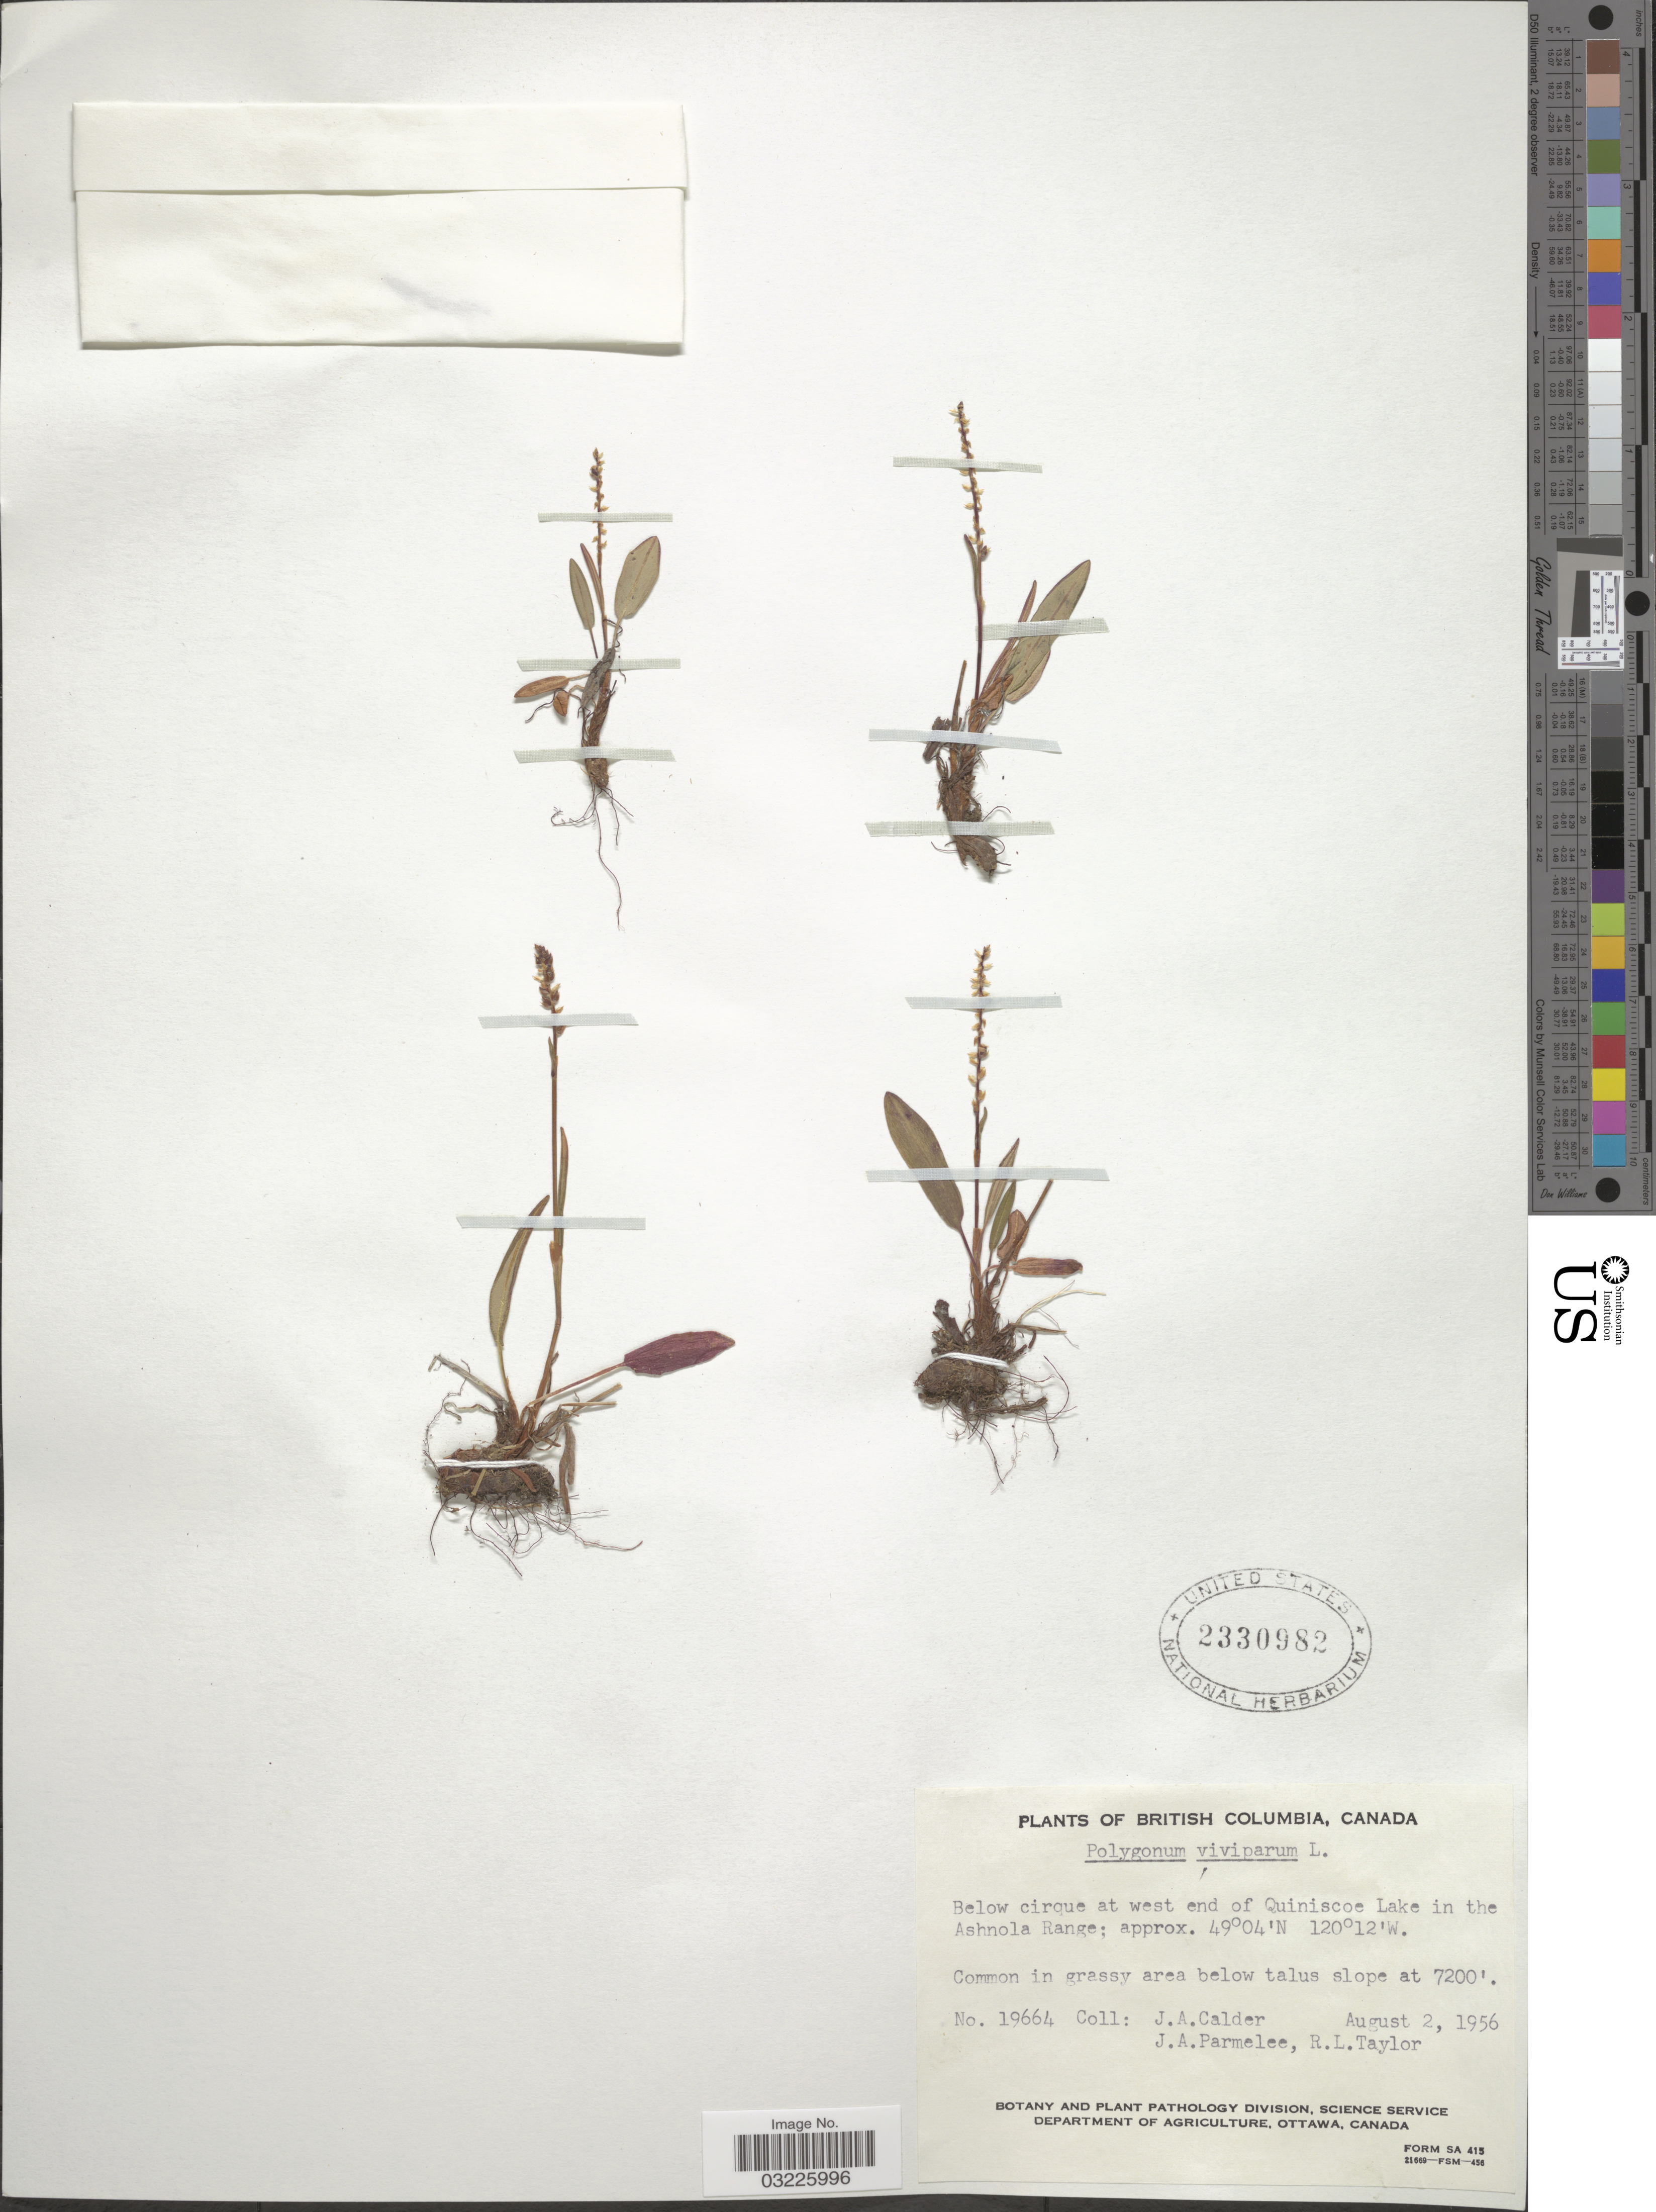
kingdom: Plantae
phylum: Tracheophyta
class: Magnoliopsida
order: Caryophyllales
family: Polygonaceae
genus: Bistorta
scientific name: Bistorta vivipara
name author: (L.) Delarbre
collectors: J. A. Calder, J. A. Parmelee & R. Taylor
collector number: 19664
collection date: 1956-08-02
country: Canada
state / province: British Columbia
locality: Below cirque at west end of Quiniscoe Lake in the Ashnola Range.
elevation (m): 2195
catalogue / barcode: US 2330982